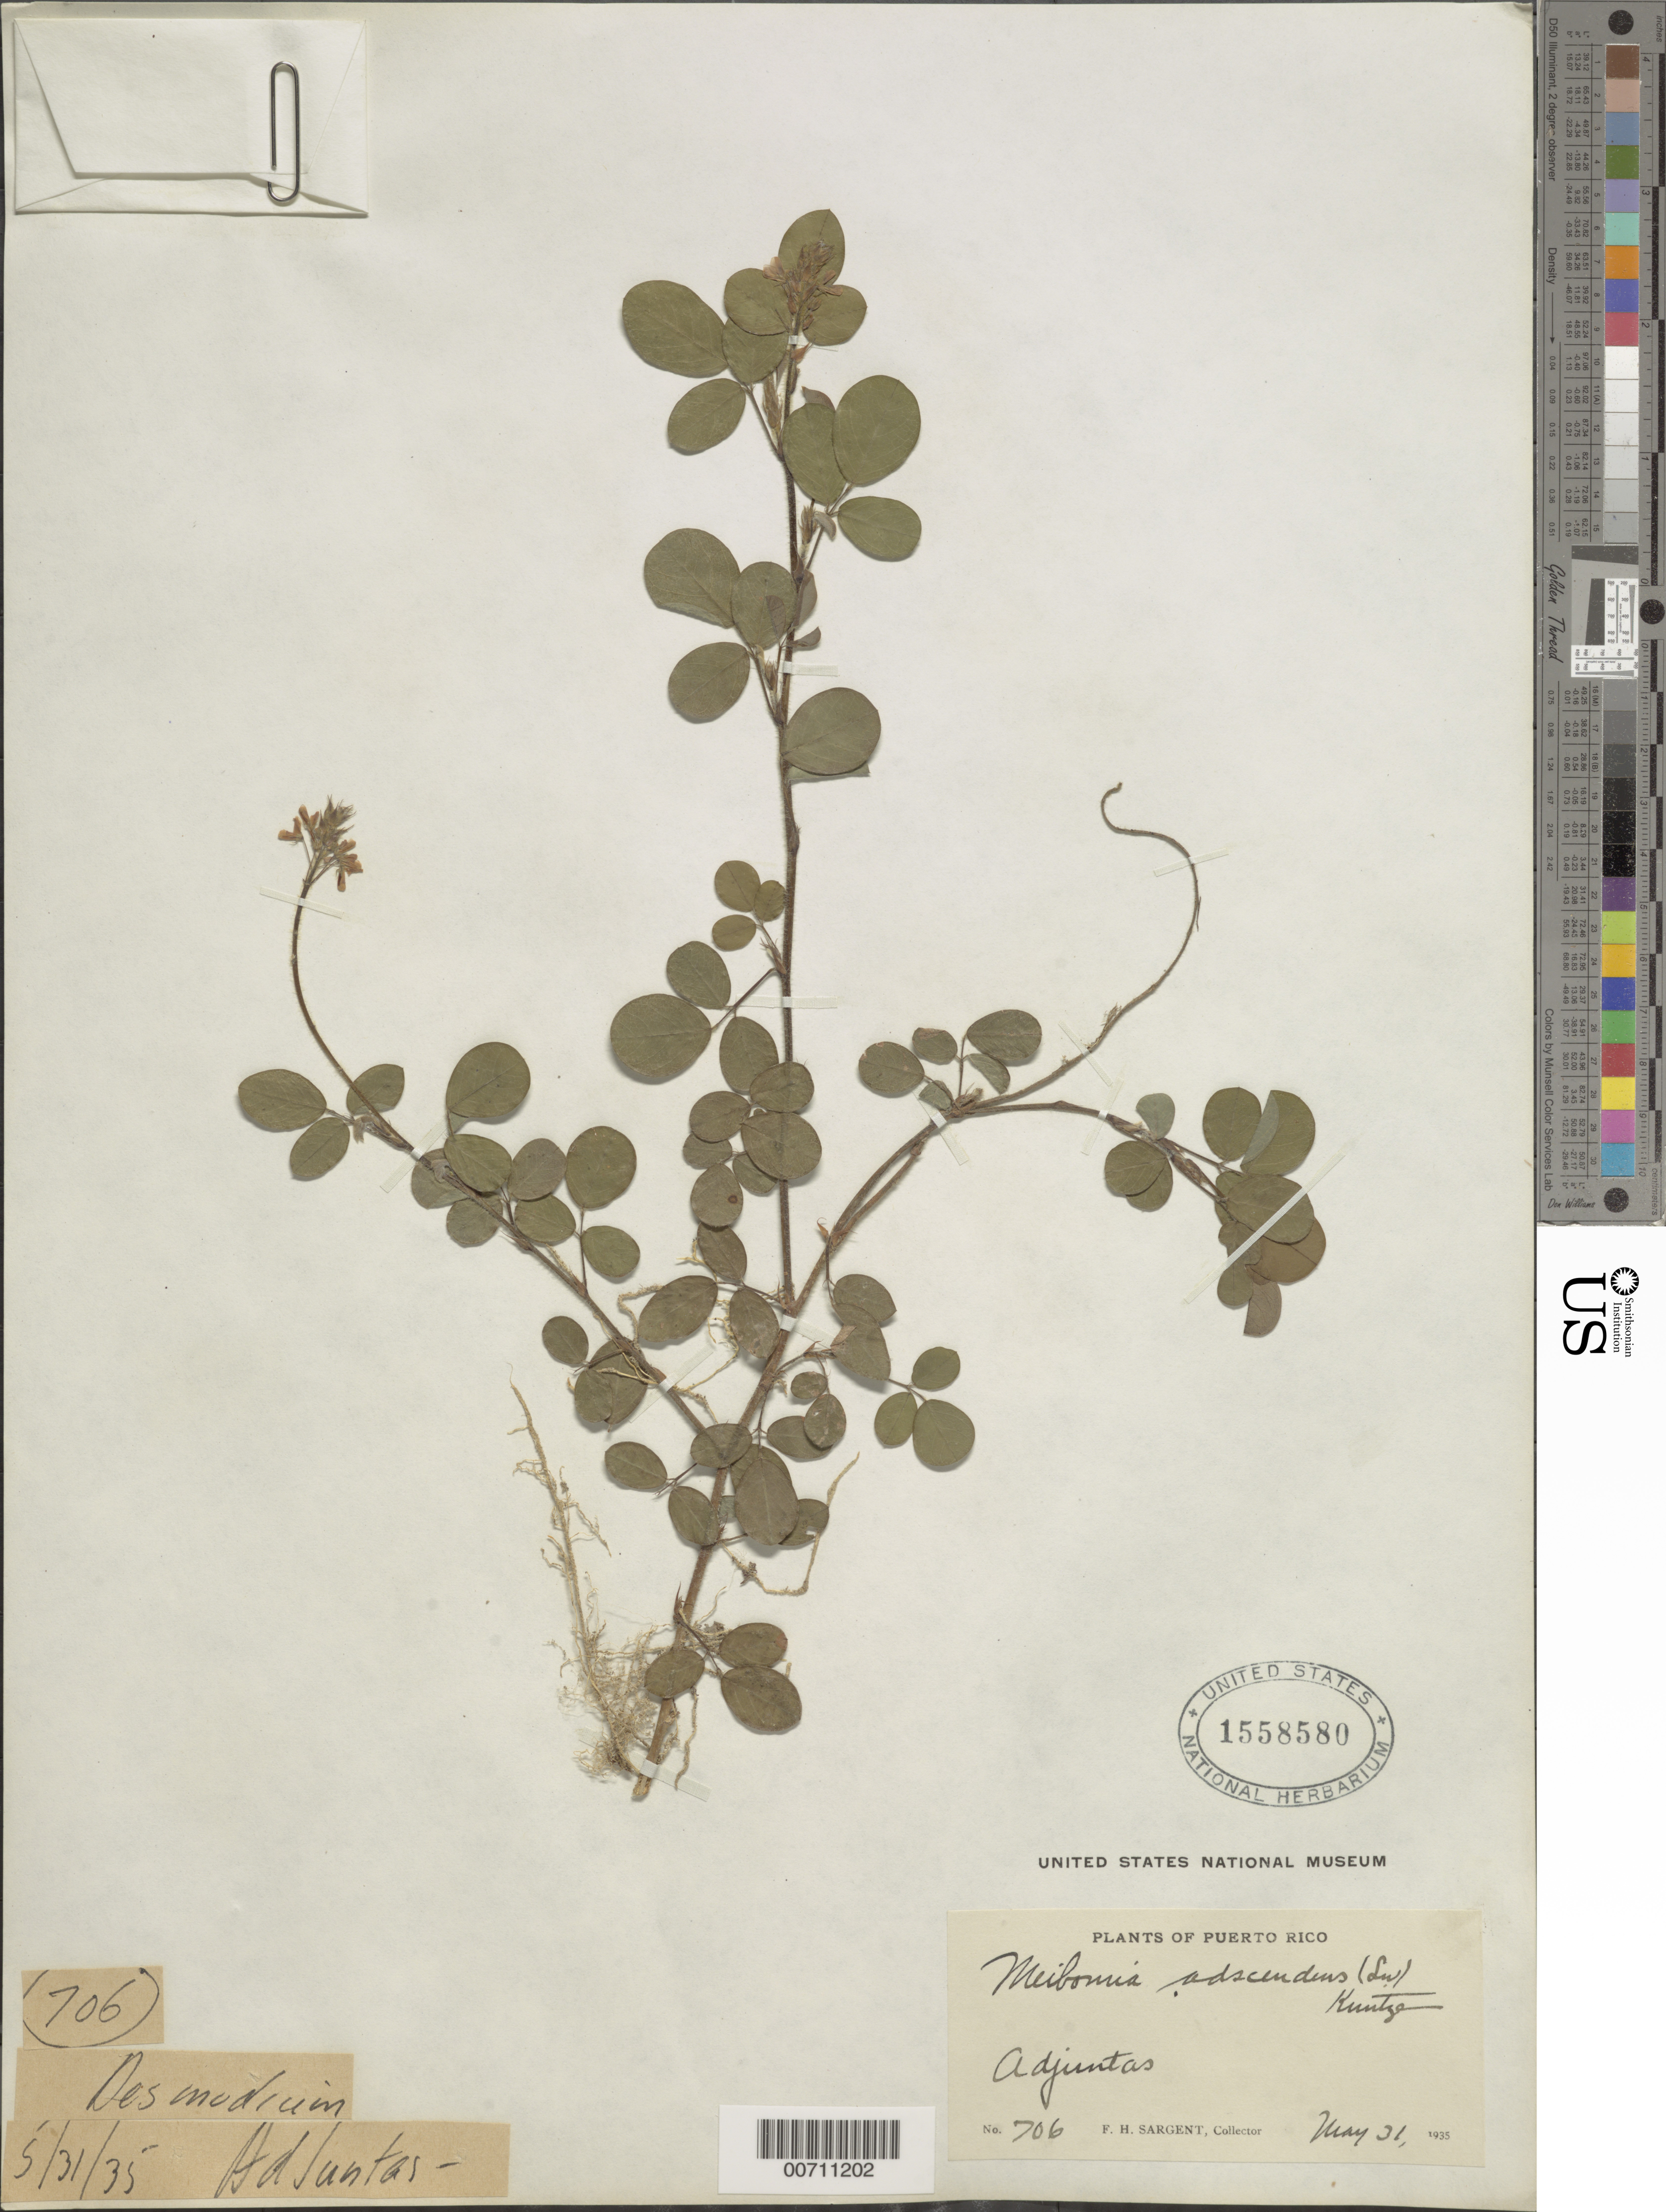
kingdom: Plantae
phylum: Tracheophyta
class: Magnoliopsida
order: Fabales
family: Fabaceae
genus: Grona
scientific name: Grona adscendens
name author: (Sw.) H. Ohashi & K. Ohashi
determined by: Strong, Mark T., (BOT), Smithsonian Institution - National Museum of Natural History (UNITED STATES)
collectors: F. H. Sargent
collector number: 706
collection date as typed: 31 May 1935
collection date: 1935-05-31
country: Puerto Rico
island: Greater Antilles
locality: Adjuntas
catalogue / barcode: US 1558580